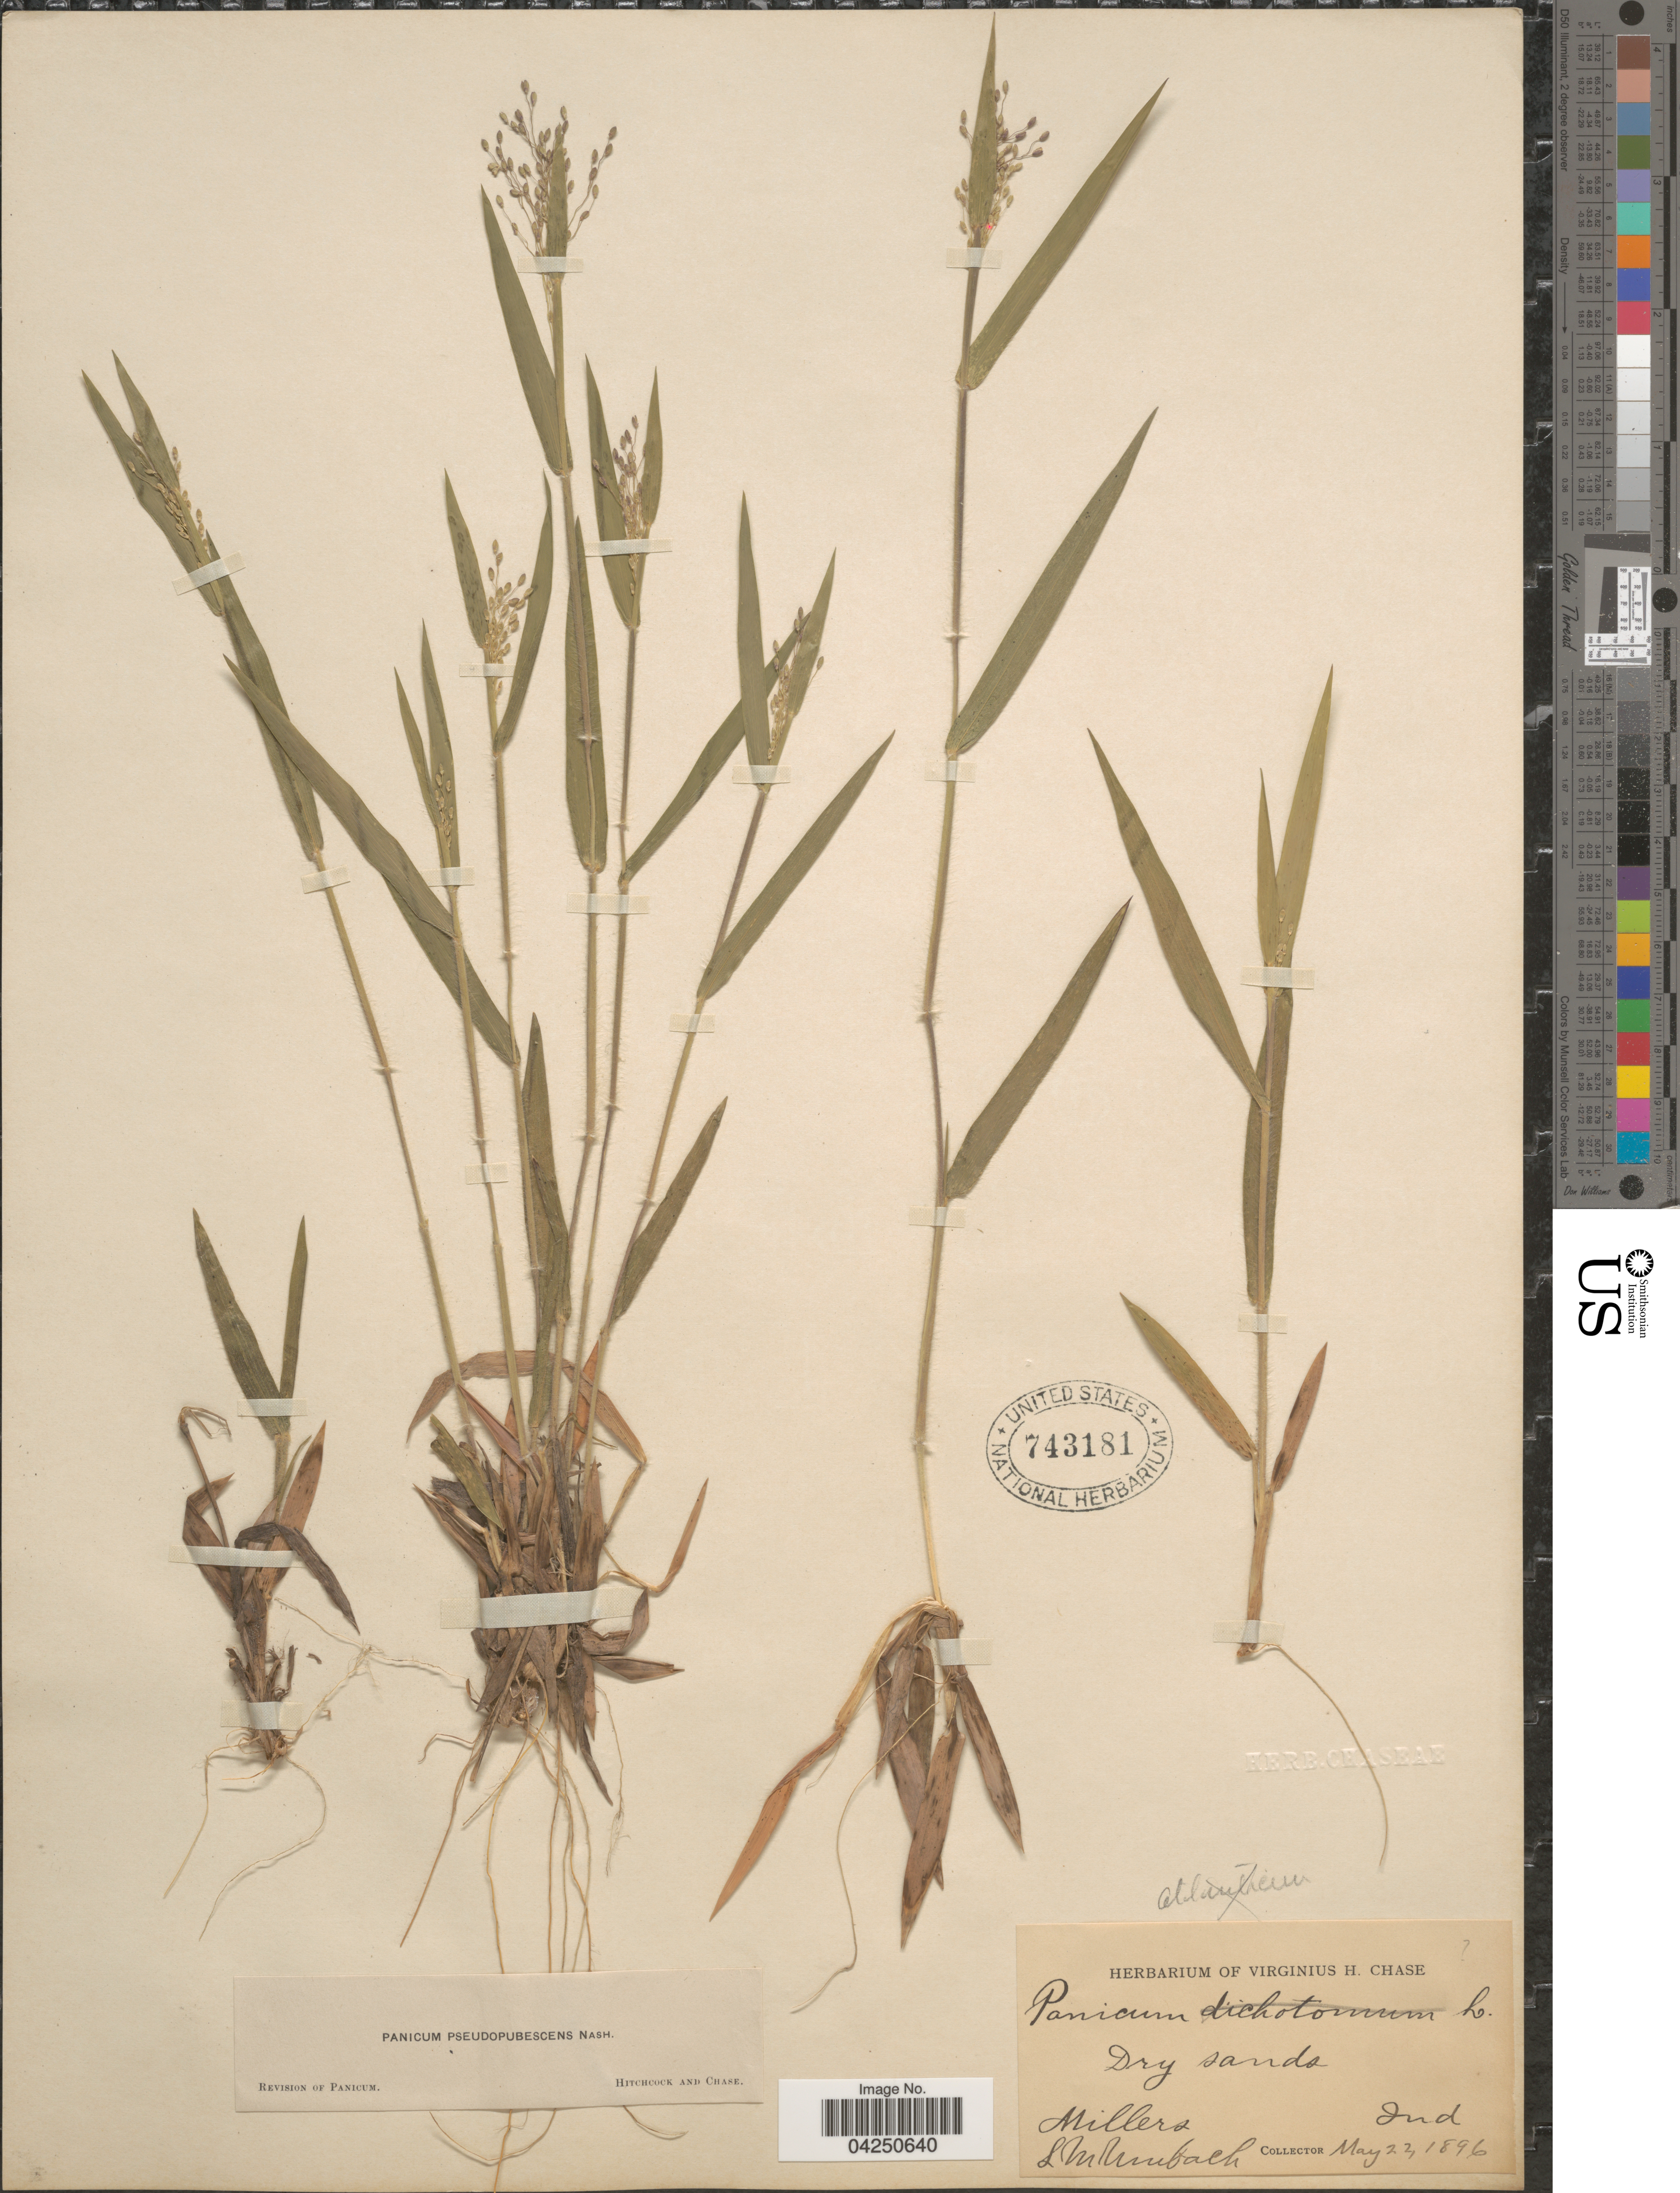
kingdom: Plantae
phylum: Tracheophyta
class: Liliopsida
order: Poales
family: Poaceae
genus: Dichanthelium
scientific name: Dichanthelium acuminatum var. acuminatum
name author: (Sw.) Gould & C.A. Clark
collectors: L. M. Umbach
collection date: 1896-05-22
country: United States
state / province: Indiana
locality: Dry sands. Millers.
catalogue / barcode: US 743181